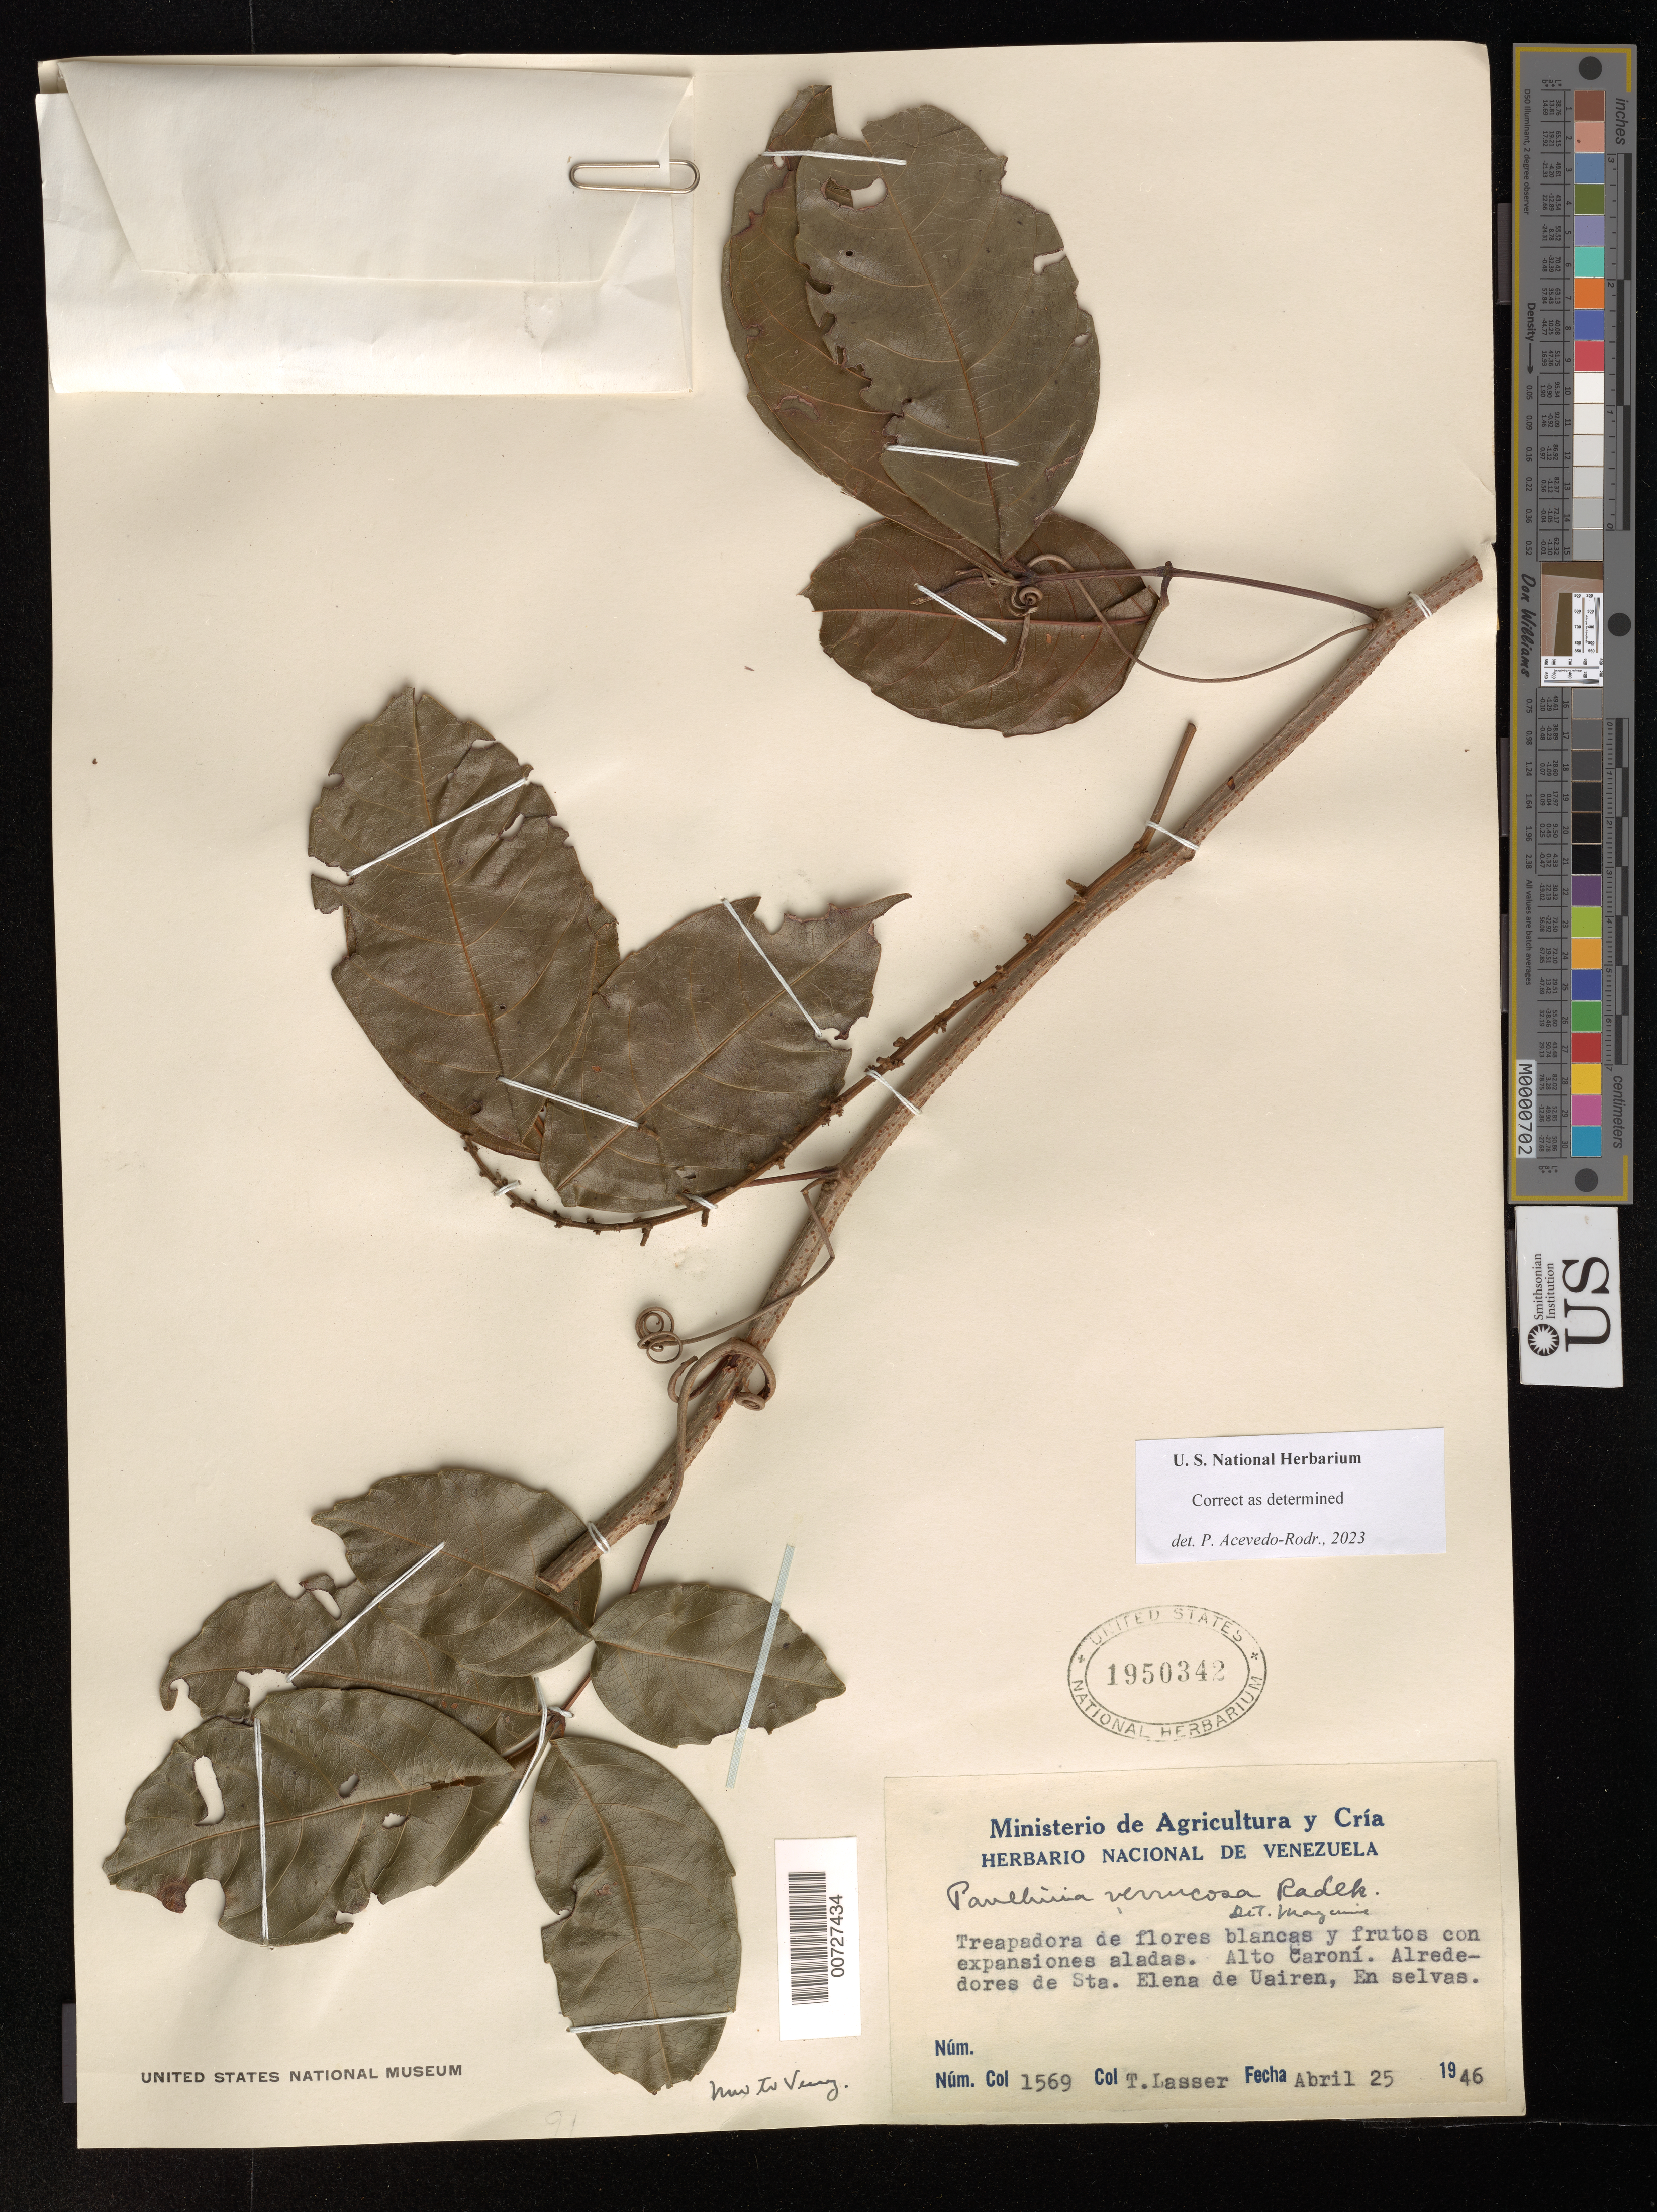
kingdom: Plantae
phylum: Tracheophyta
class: Magnoliopsida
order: Sapindales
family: Sapindaceae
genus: Paullinia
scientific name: Paullinia verrucosa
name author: Radlk.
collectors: T. Lasser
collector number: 1569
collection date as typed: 25 Apr 1946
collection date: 1946-04-25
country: Venezuela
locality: Alto Caroní. Alrededores de Sta Elena de Uairen.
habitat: En selvas.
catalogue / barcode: US 1950342